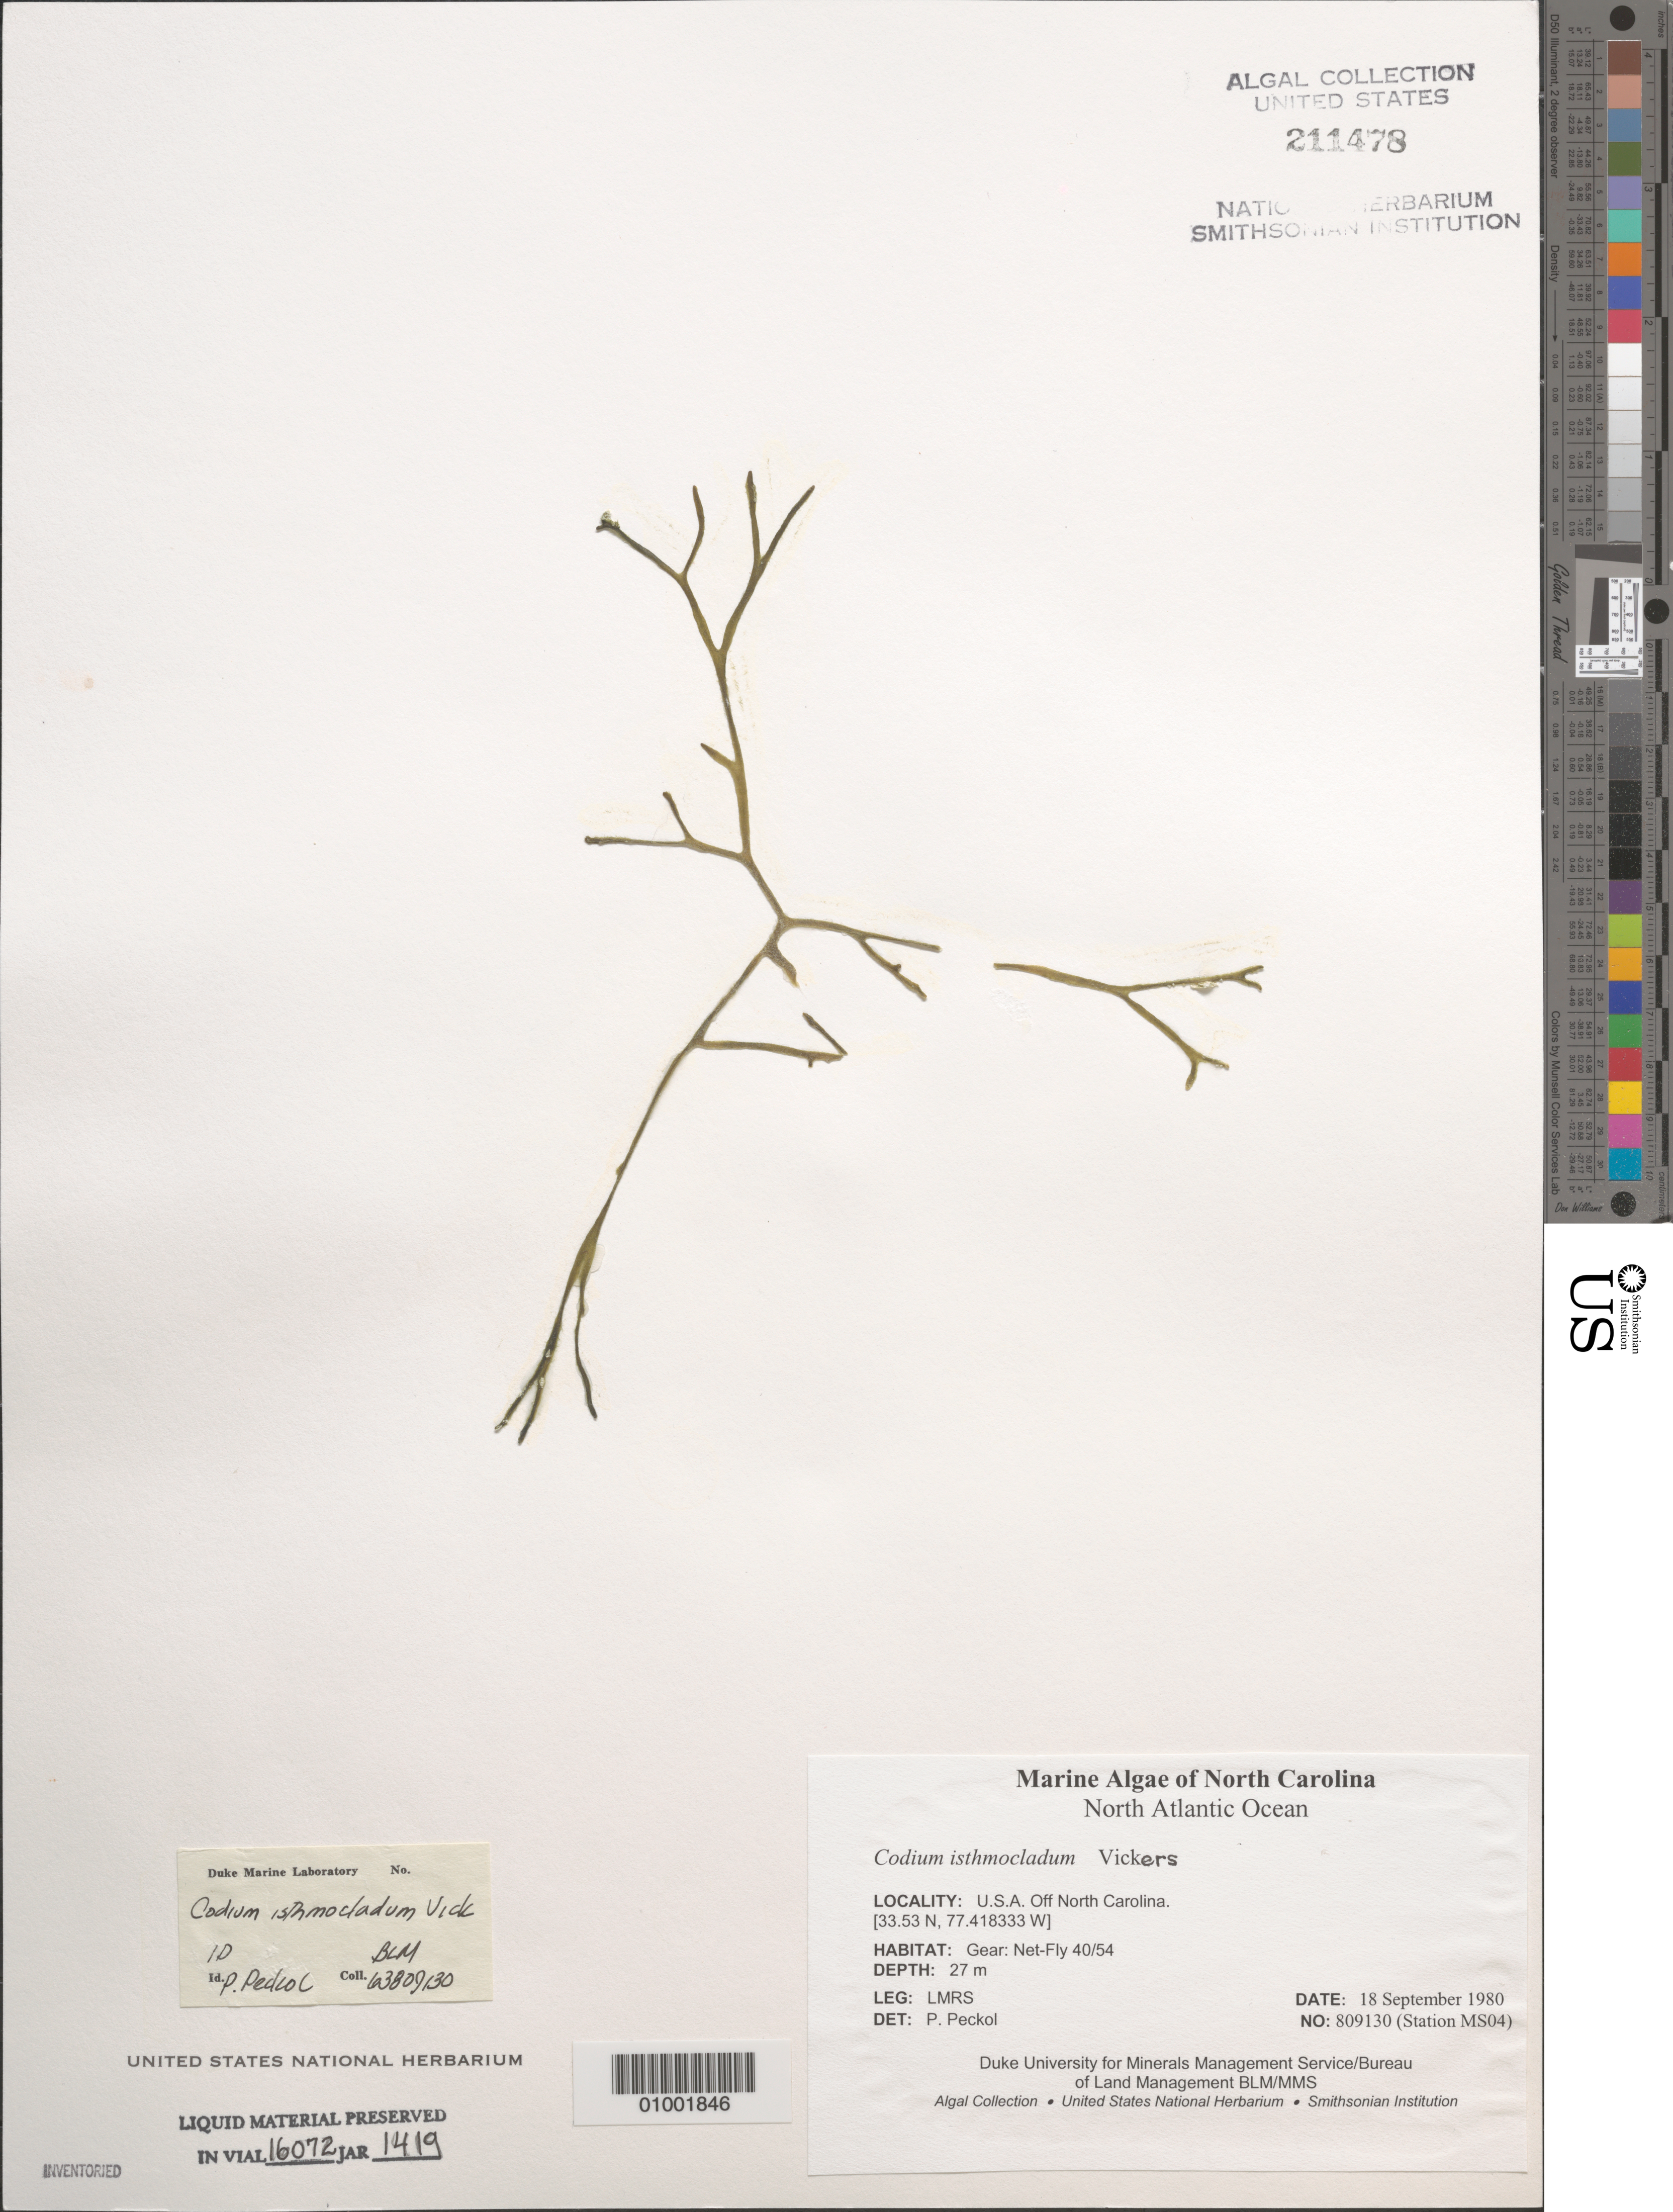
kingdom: Plantae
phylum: Chlorophyta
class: Ulvophyceae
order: Bryopsidales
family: Codiaceae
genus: Codium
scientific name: Codium isthmocladum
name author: Vickers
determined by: Peckol, P.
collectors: LMRS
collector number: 809130 (Station MS04)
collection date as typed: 18 Sep 1980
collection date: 1980-09-18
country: United States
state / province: North Carolina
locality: North Atlantic Ocean off North Carolina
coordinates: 33.53 N, 77.418333 W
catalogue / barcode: US 211478